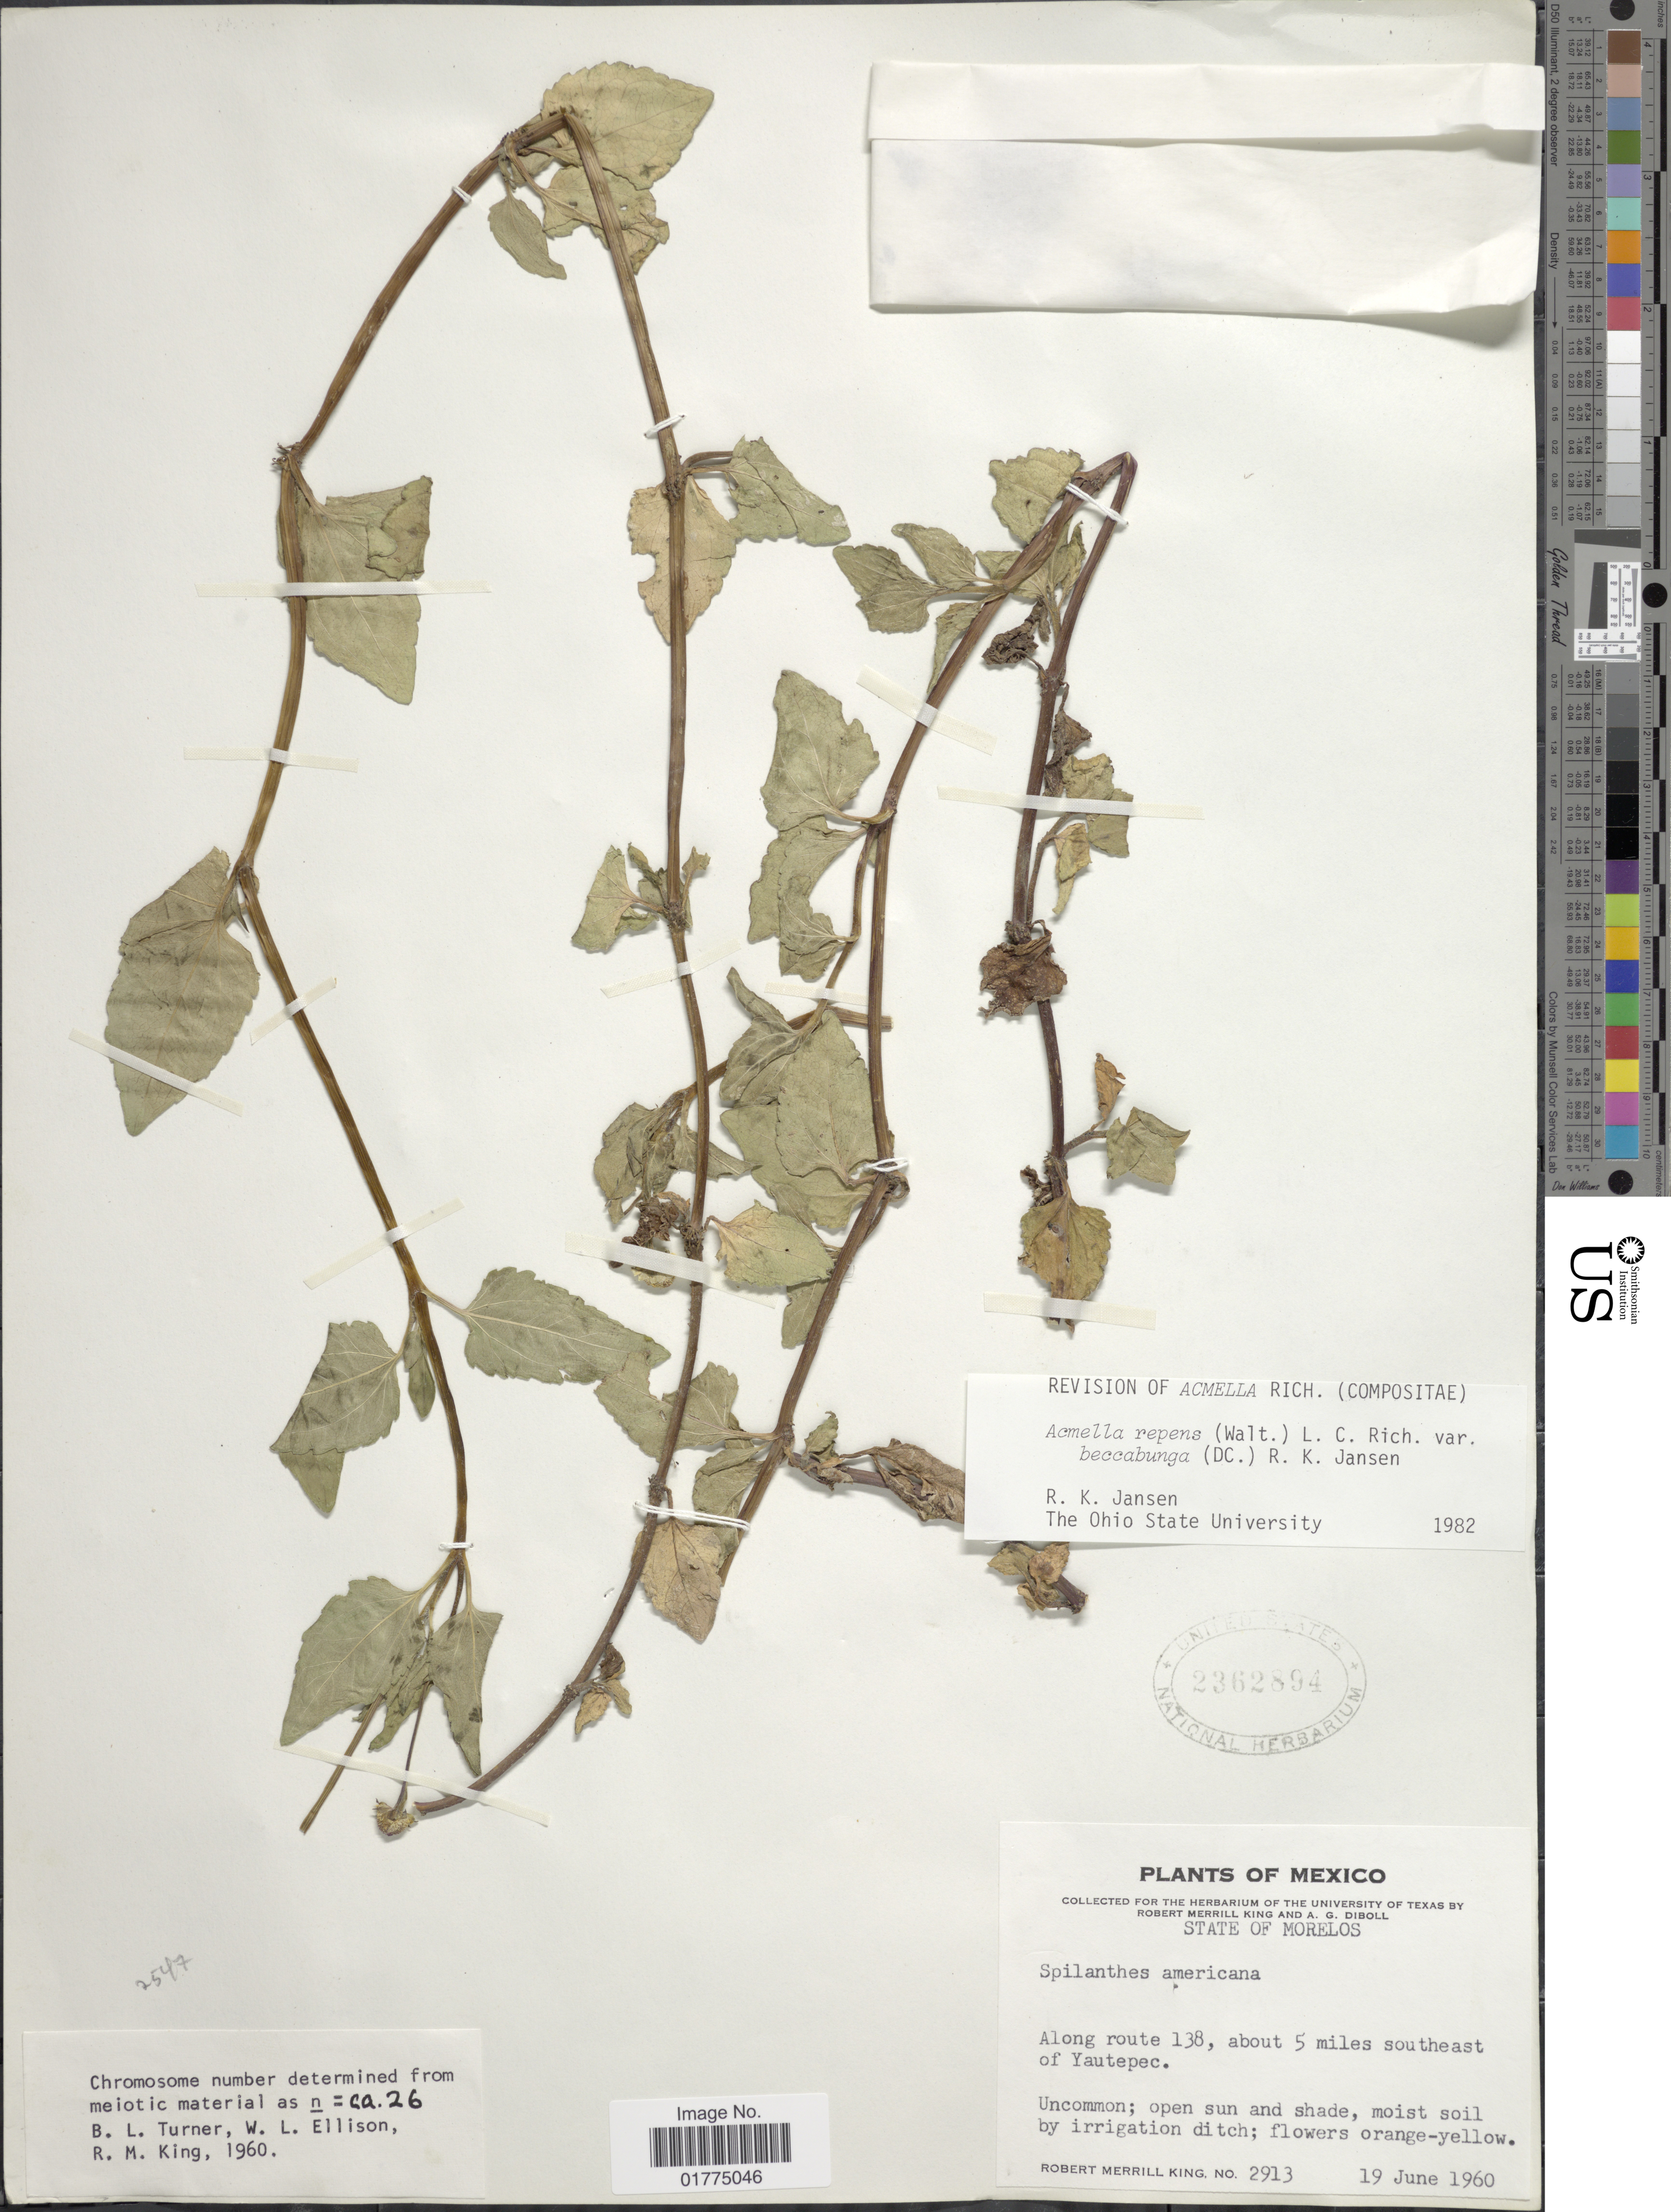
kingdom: Plantae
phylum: Tracheophyta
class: Magnoliopsida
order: Asterales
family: Asteraceae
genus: Acmella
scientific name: Acmella repens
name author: (Walter) Rich.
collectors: R. M. King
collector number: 2913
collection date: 1960-06-19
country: Mexico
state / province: Morelos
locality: State of Morelos. Along route 138, about 5 miles southeast of Yautepec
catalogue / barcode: US 2362894